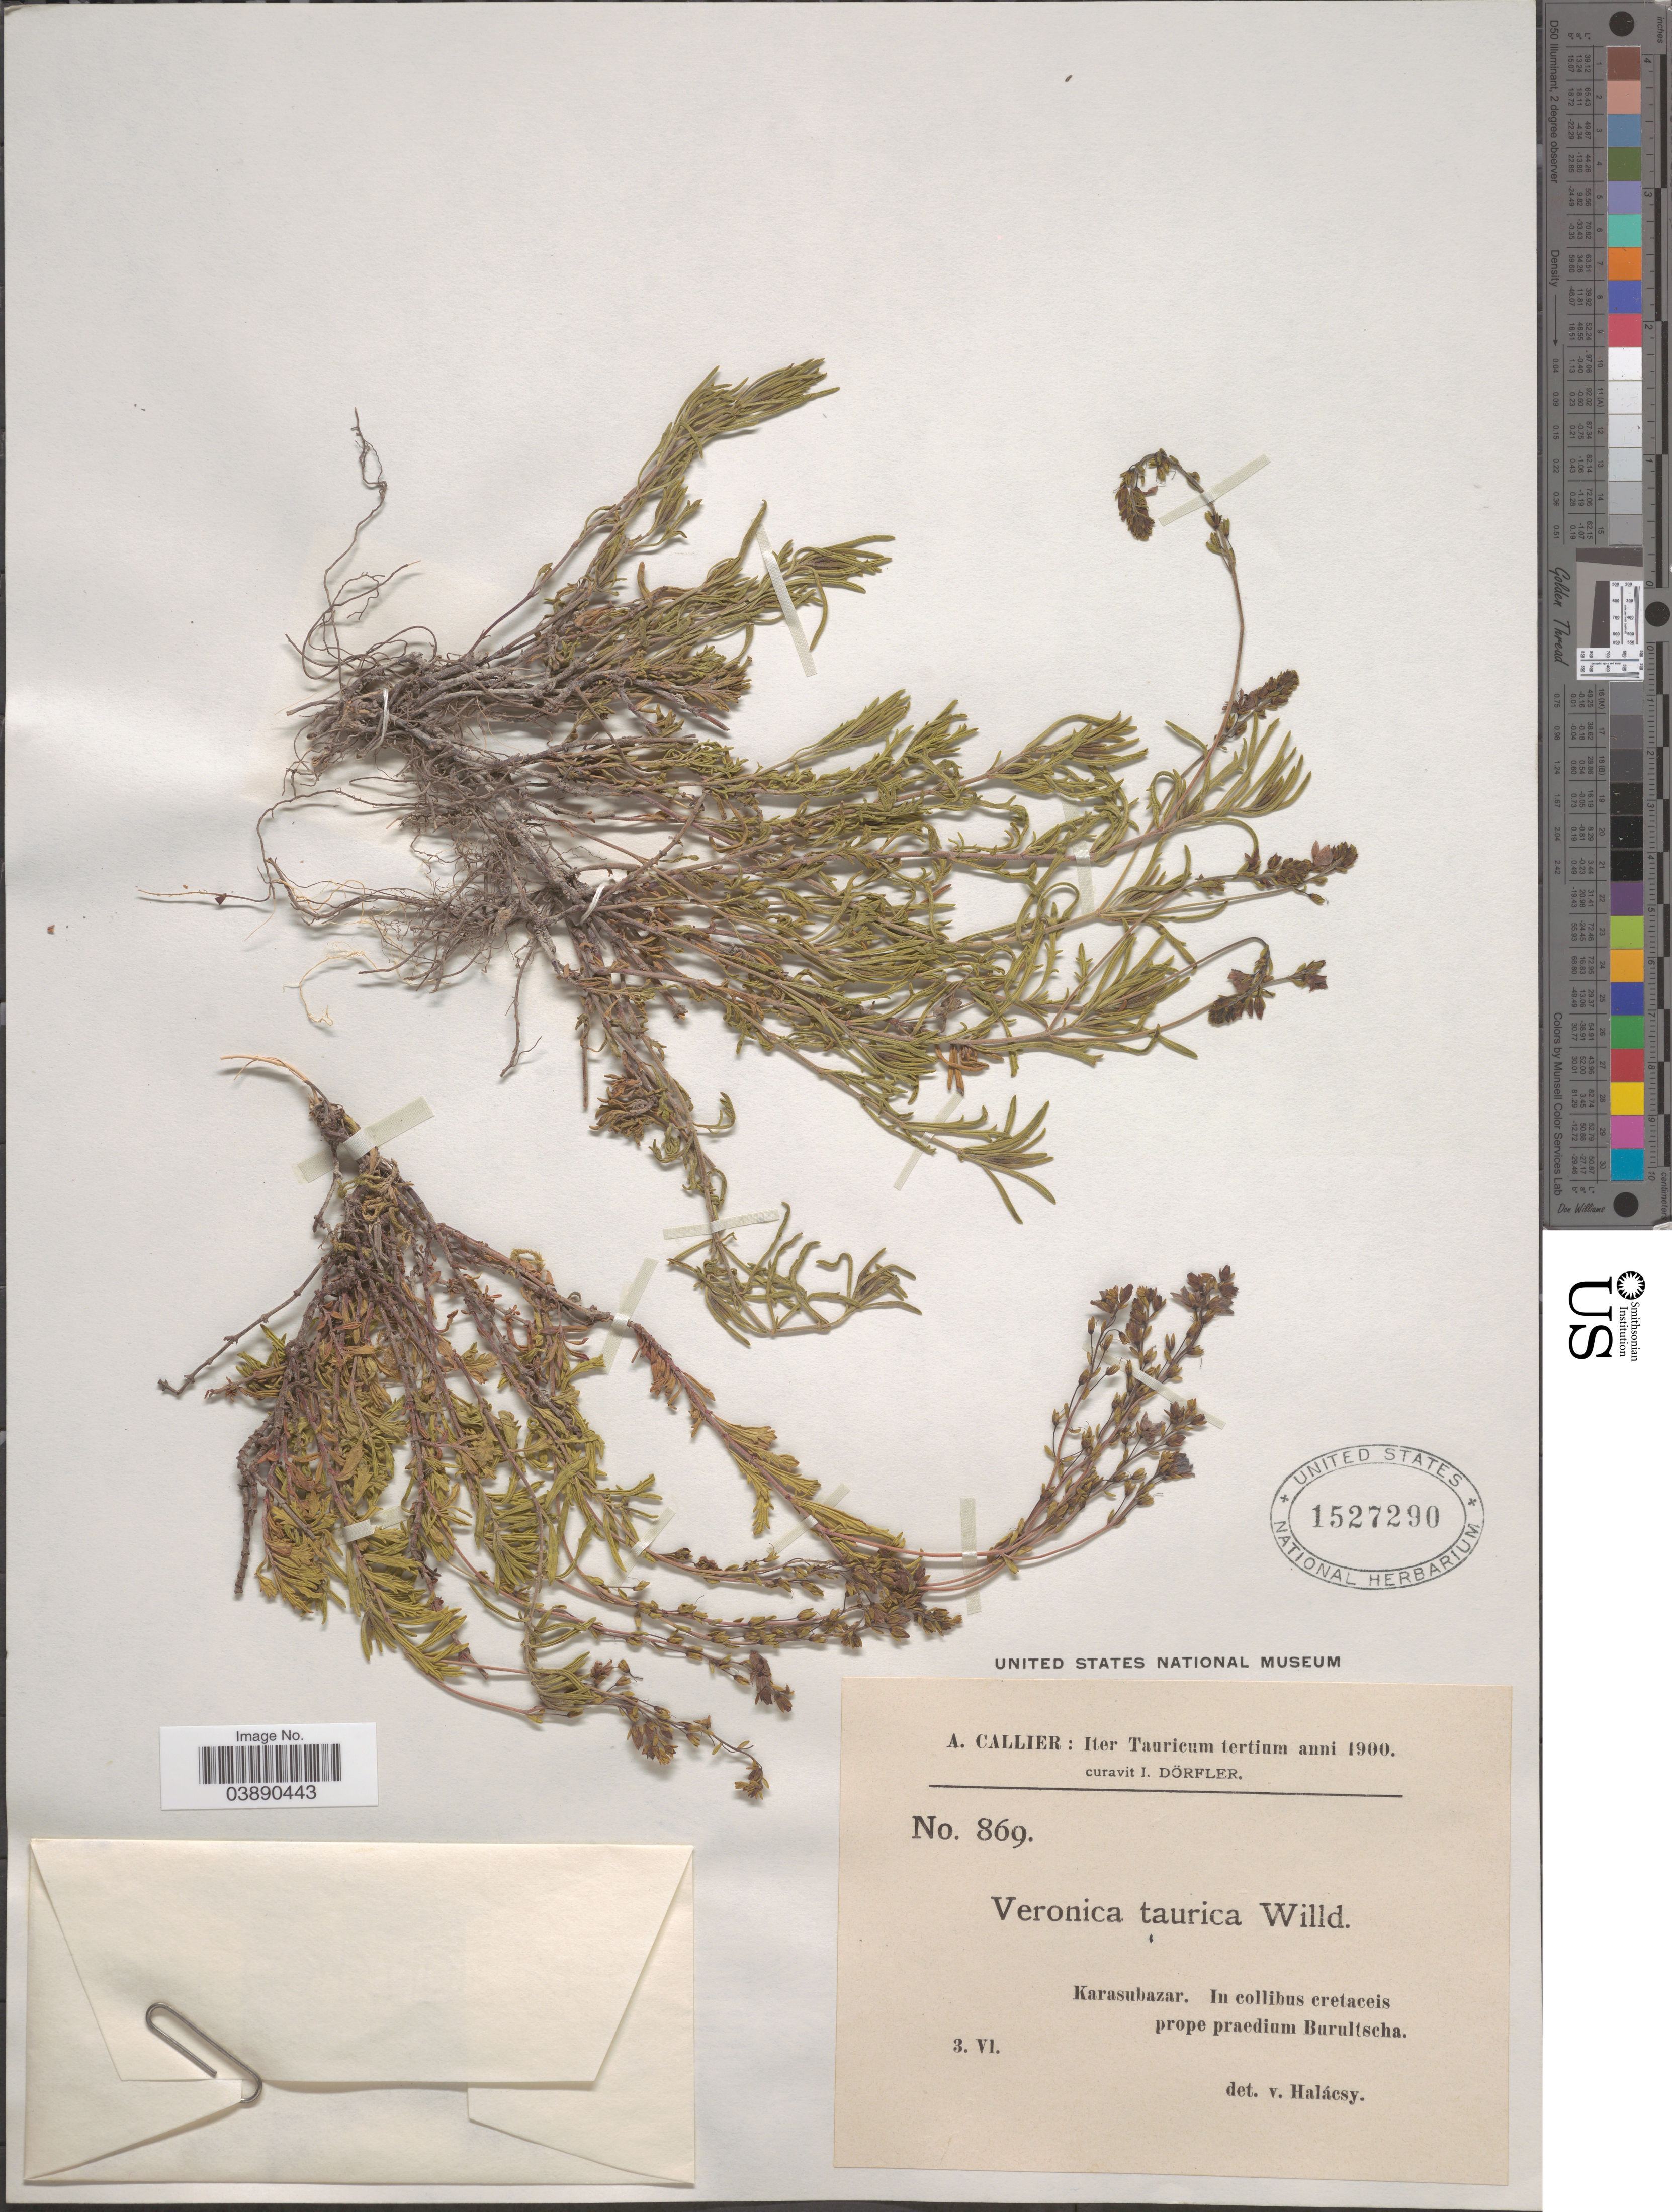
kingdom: Plantae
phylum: Tracheophyta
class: Magnoliopsida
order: Lamiales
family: Plantaginaceae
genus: Veronica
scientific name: Veronica taurica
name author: Willd.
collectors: A. Callier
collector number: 869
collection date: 1900-06-03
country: Ukraine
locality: Iter Tauricum tertium. Karasubazar. In collibus eretaceis prope praedium Burultscha.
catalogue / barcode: US 1527290